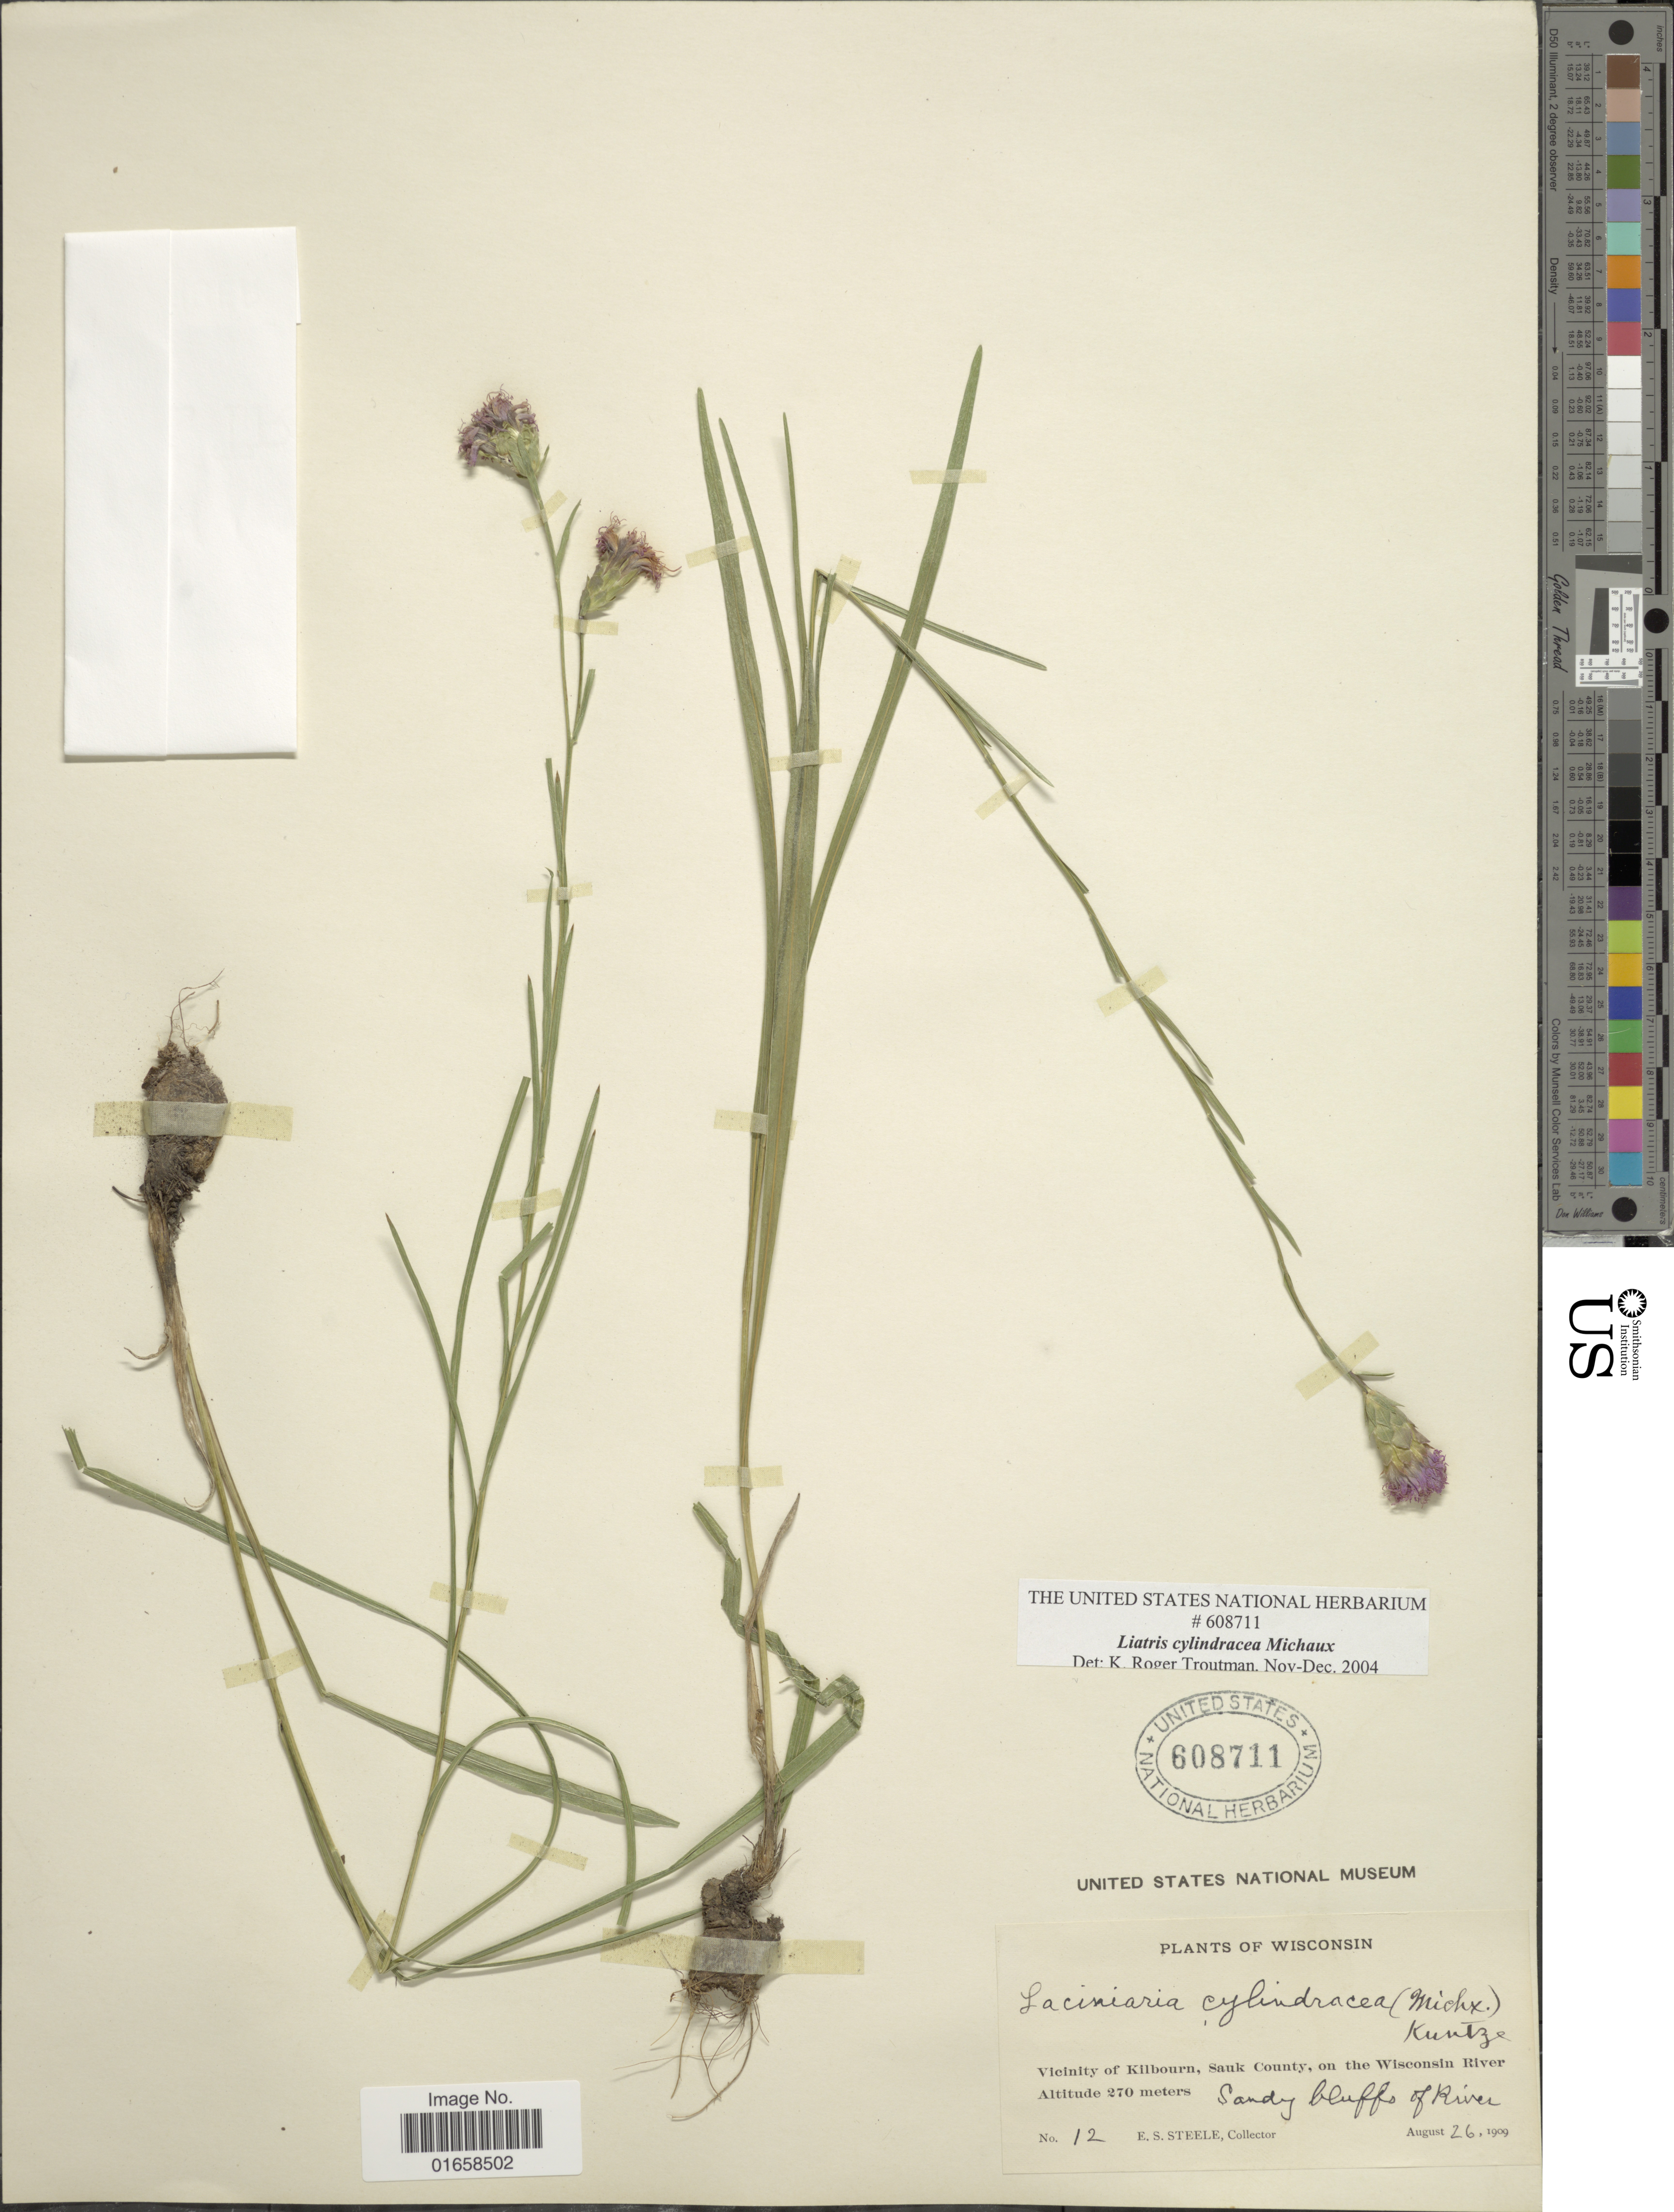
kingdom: Plantae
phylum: Tracheophyta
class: Magnoliopsida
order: Asterales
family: Asteraceae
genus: Liatris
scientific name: Liatris cylindracea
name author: Michaux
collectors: E. Steele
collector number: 12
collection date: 1909-08-26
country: United States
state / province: Wisconsin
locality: Vicinity of Kilbourn, Sauk County, On the Wisconsin River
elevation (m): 270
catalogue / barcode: US 608711